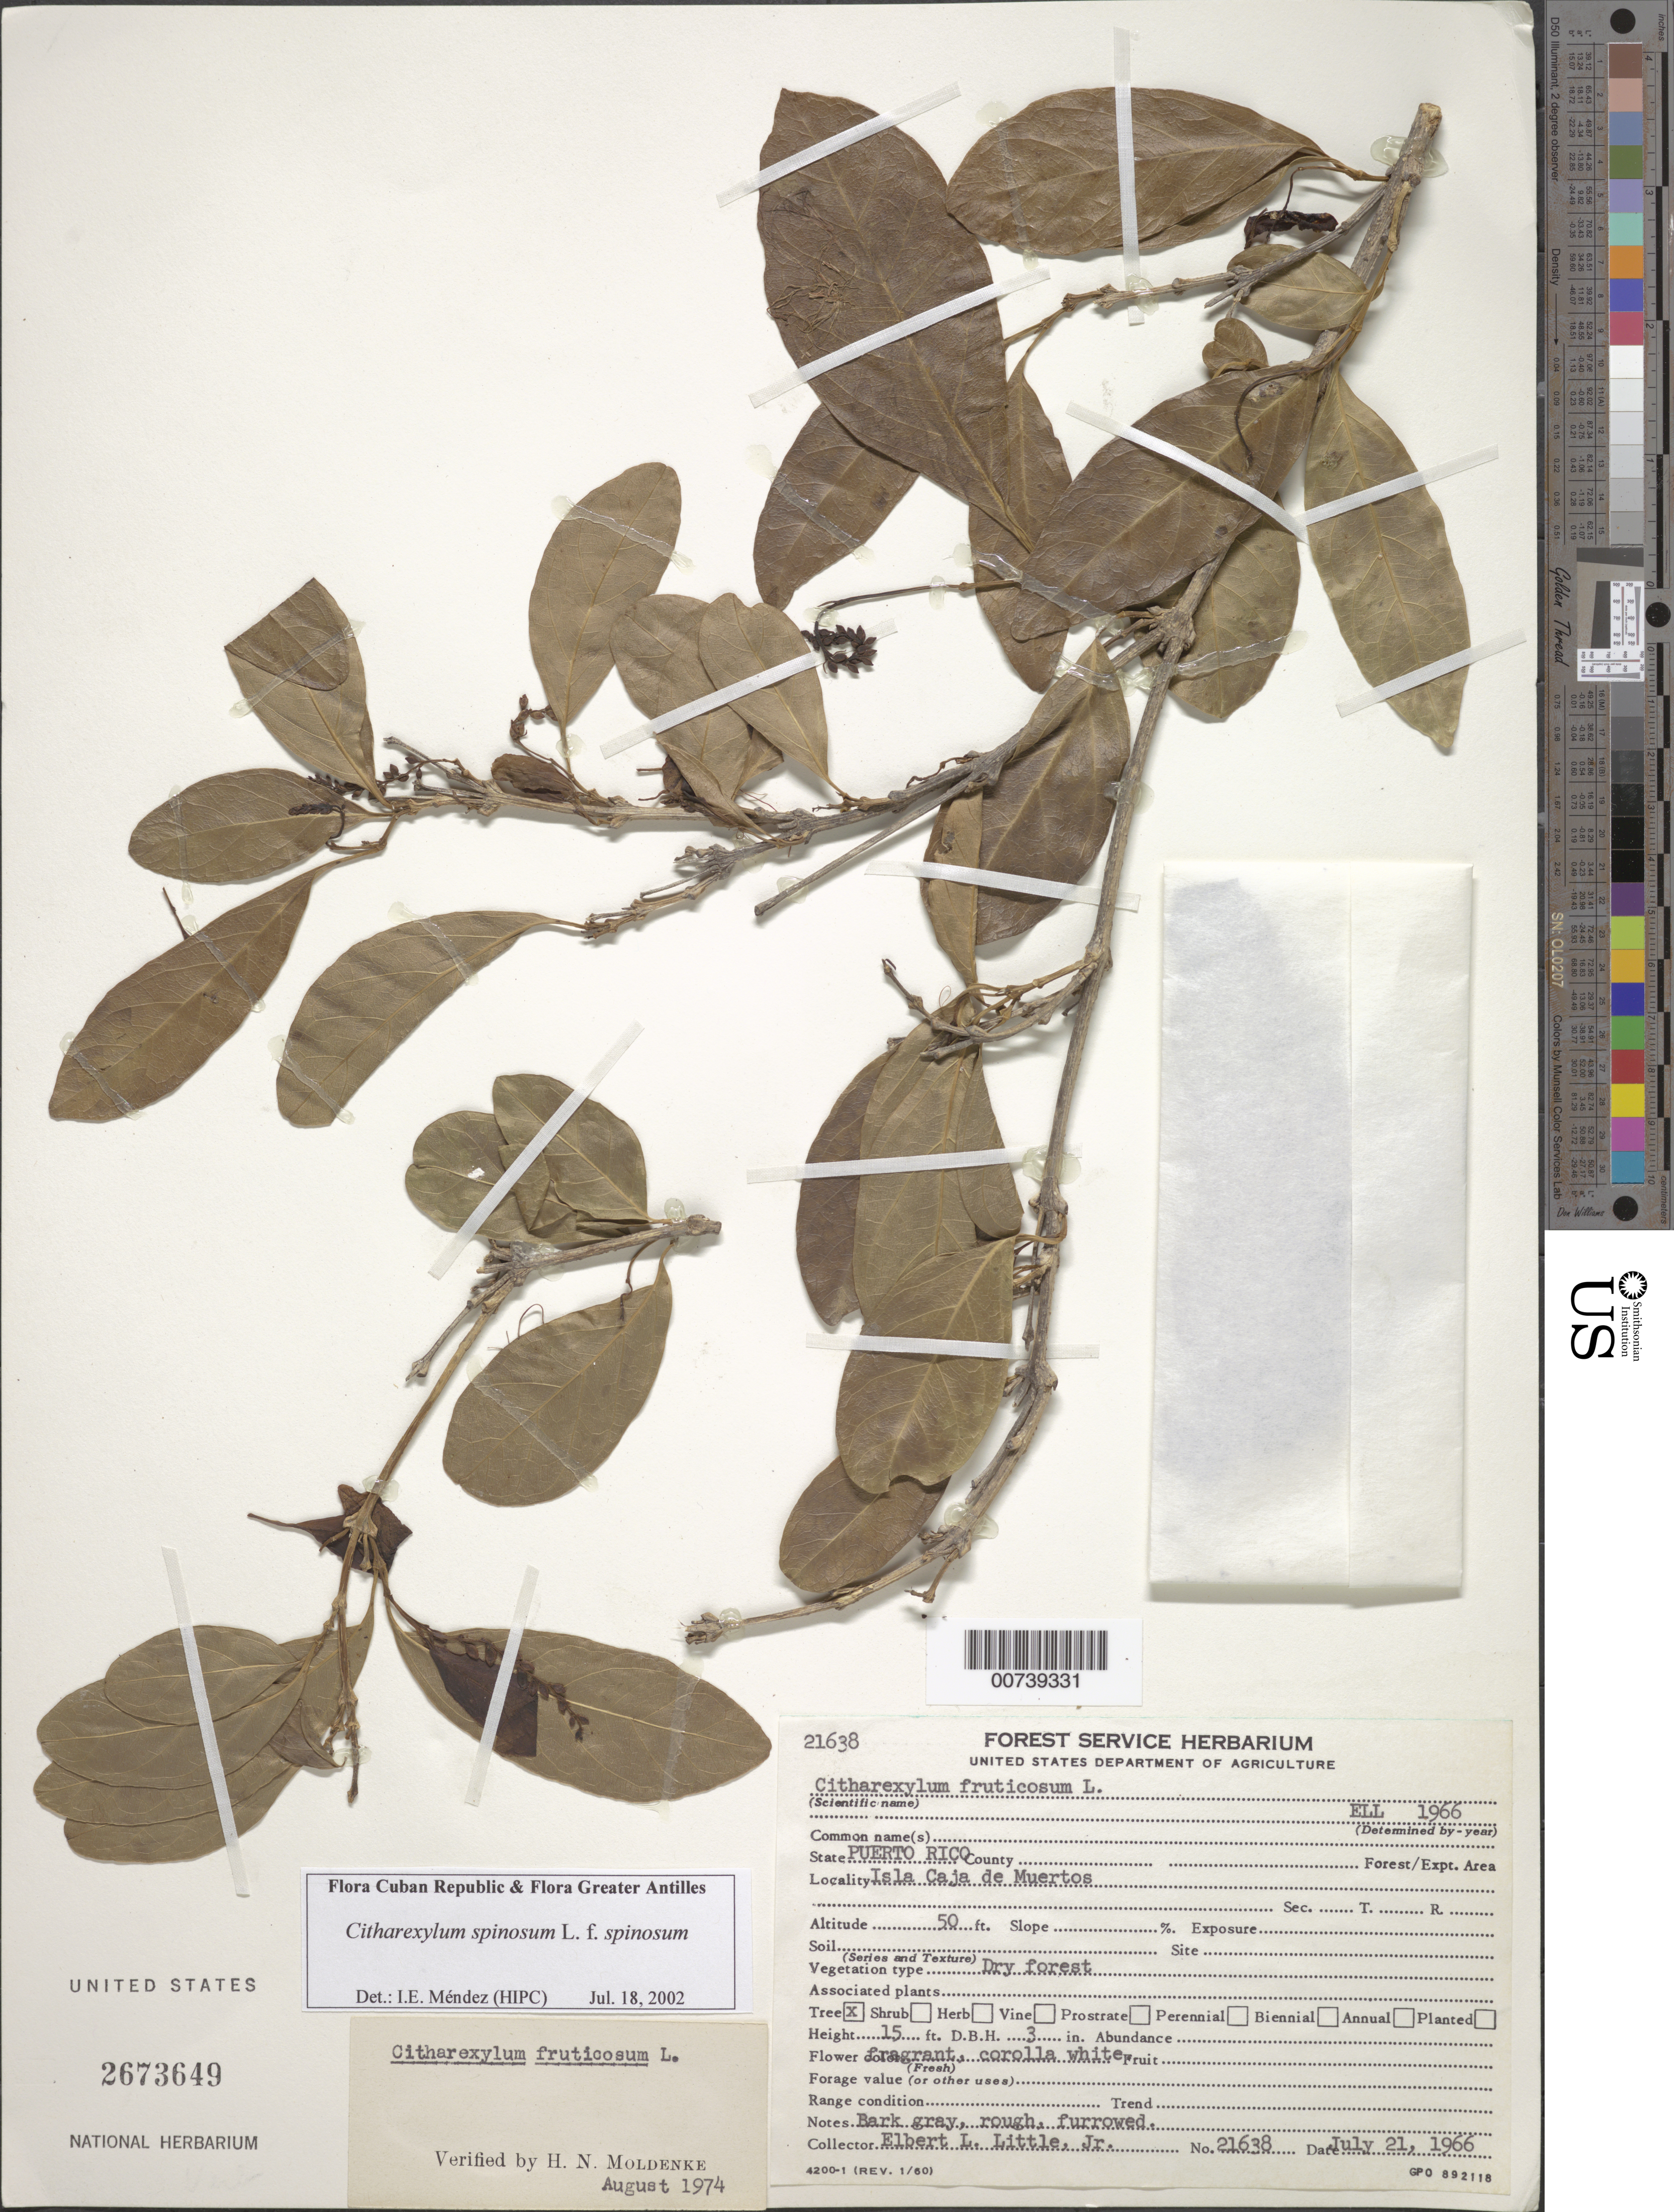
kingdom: Plantae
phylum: Tracheophyta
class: Magnoliopsida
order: Lamiales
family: Verbenaceae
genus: Citharexylum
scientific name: Citharexylum spinosum f. spinosum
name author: L.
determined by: Méndez, Isidro E., (HIPC)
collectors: E. L. Little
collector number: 21638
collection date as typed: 21 Jul 1966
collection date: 1966-07-21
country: Puerto Rico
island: Caja de Muerto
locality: Isla Caja de Muertos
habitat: Dry forest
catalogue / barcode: US 2673649